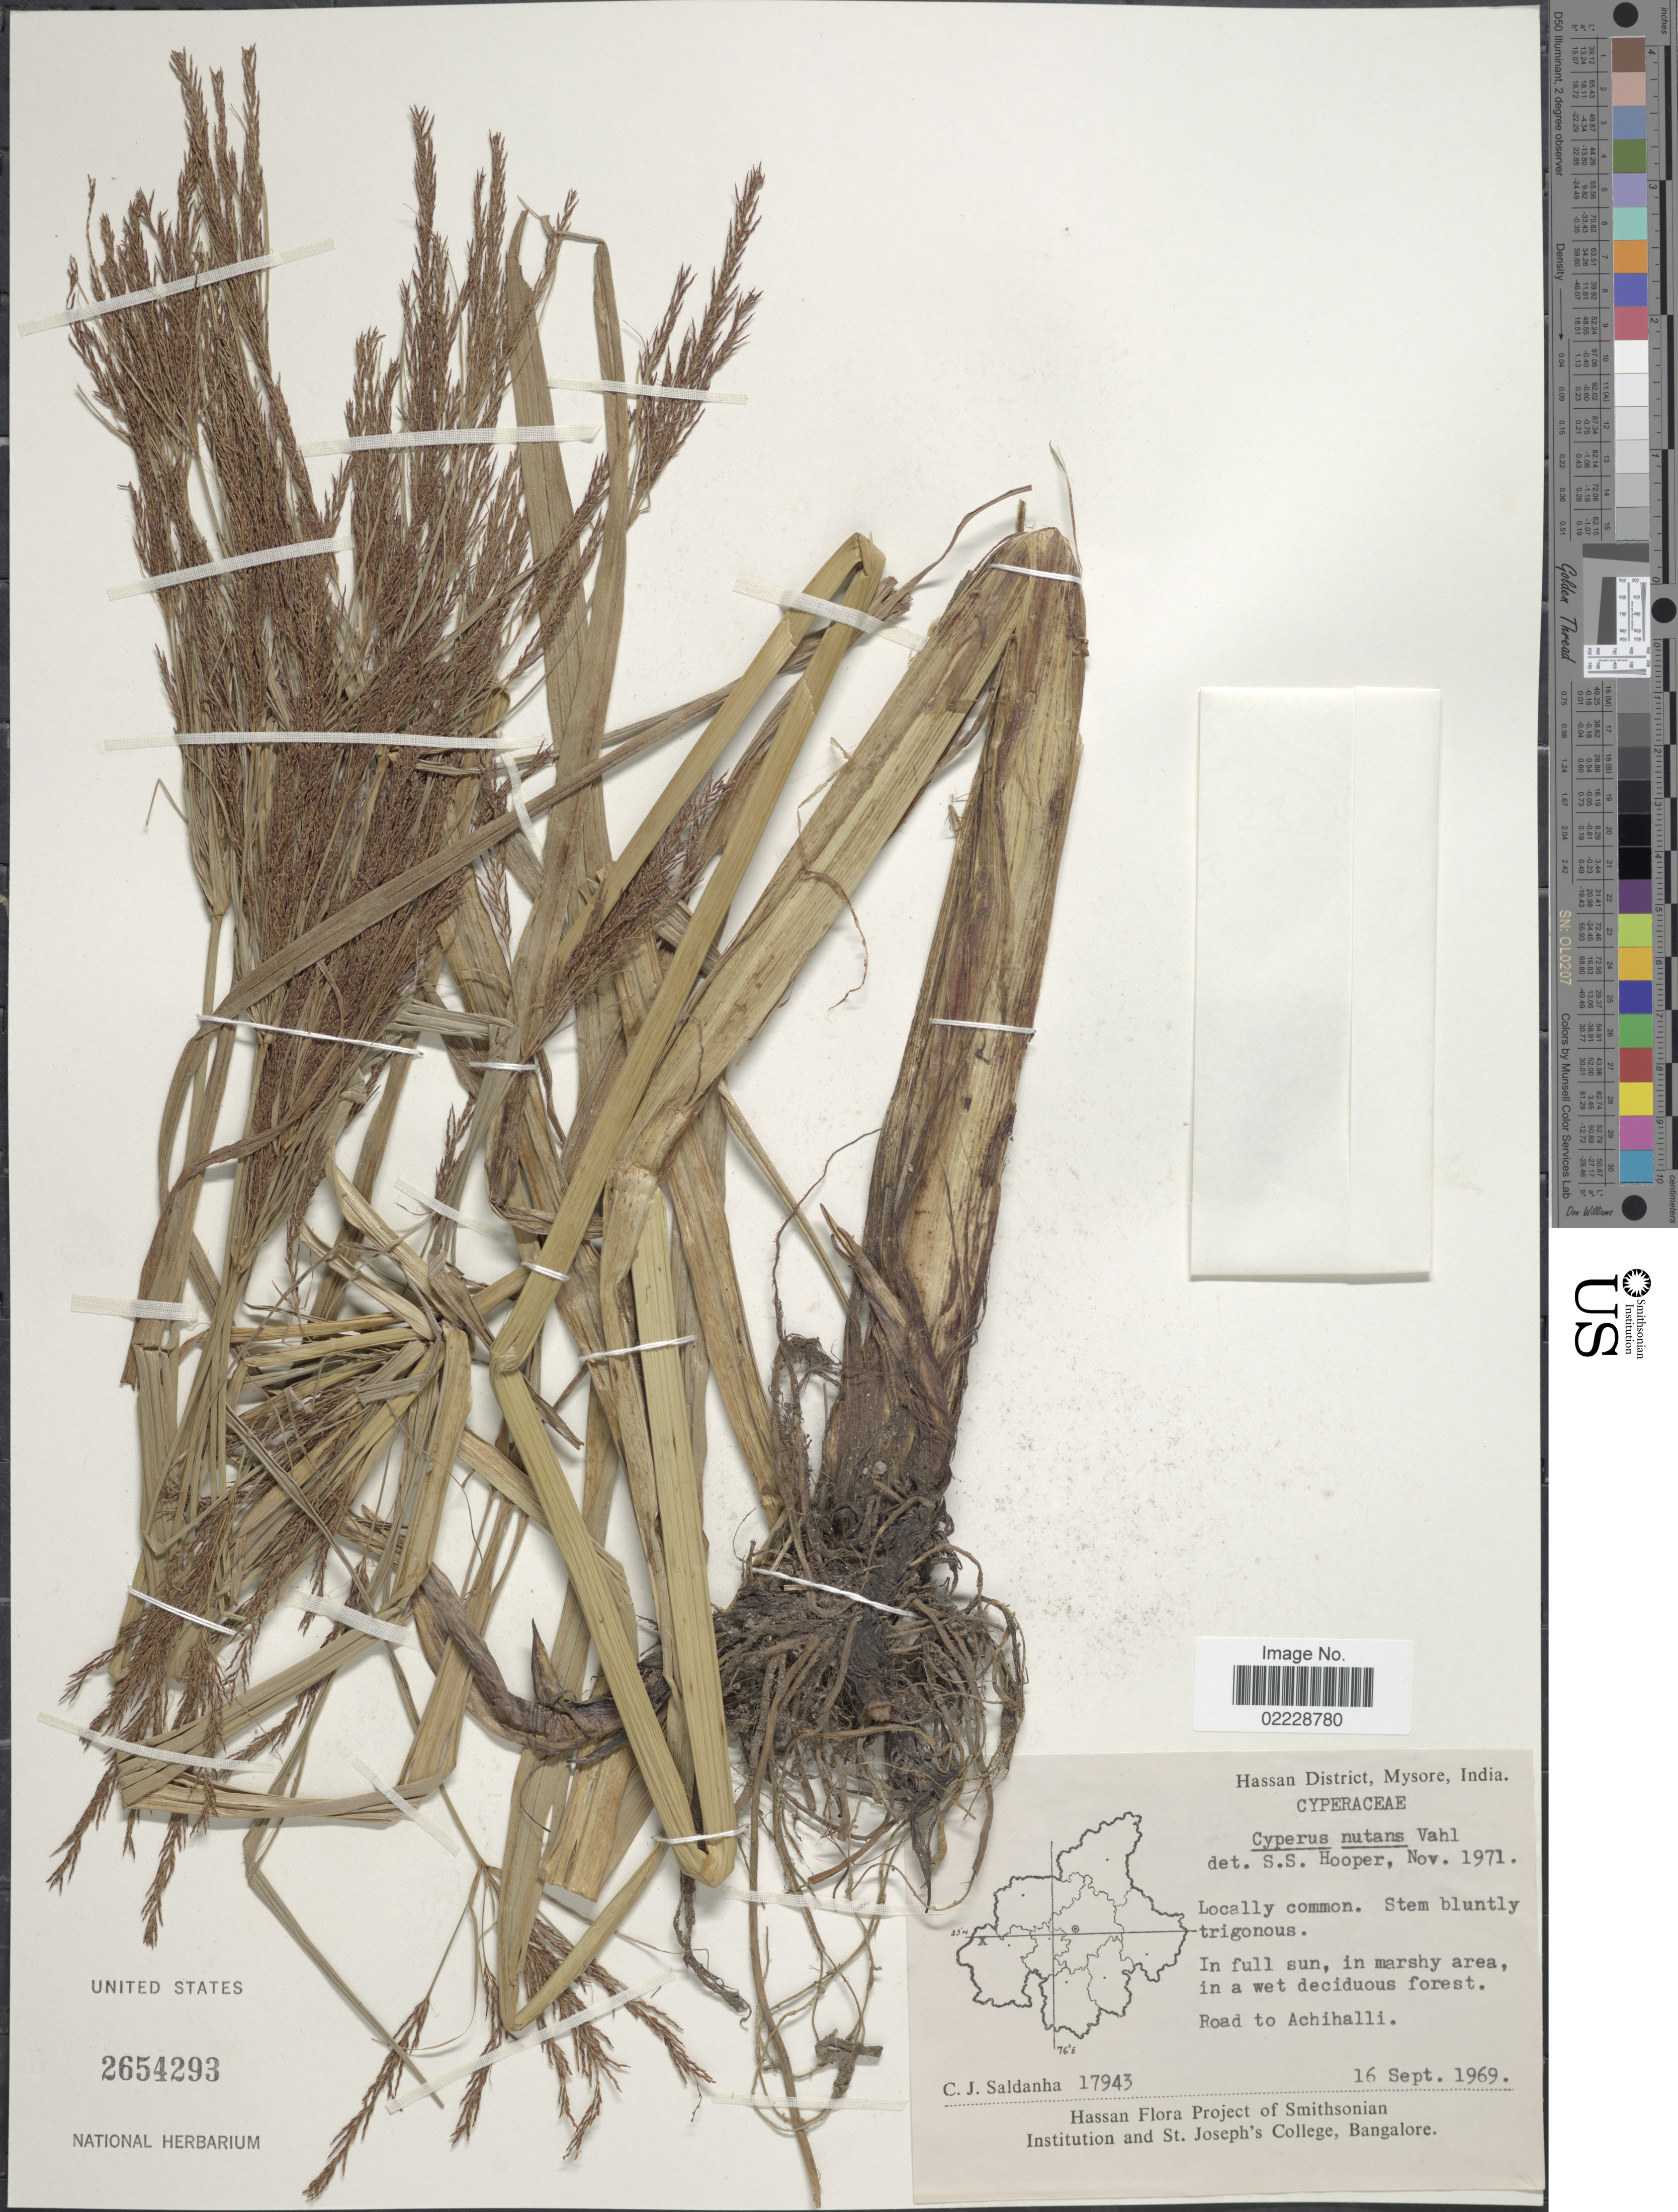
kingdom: Plantae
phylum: Tracheophyta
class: Liliopsida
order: Poales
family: Cyperaceae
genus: Cyperus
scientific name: Cyperus nutans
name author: Vahl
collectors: C. J. Saldanha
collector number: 17943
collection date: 1969-09-16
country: India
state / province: Karnataka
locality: Hassan District, Mysore, Road to Achihalli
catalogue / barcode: US 2654293